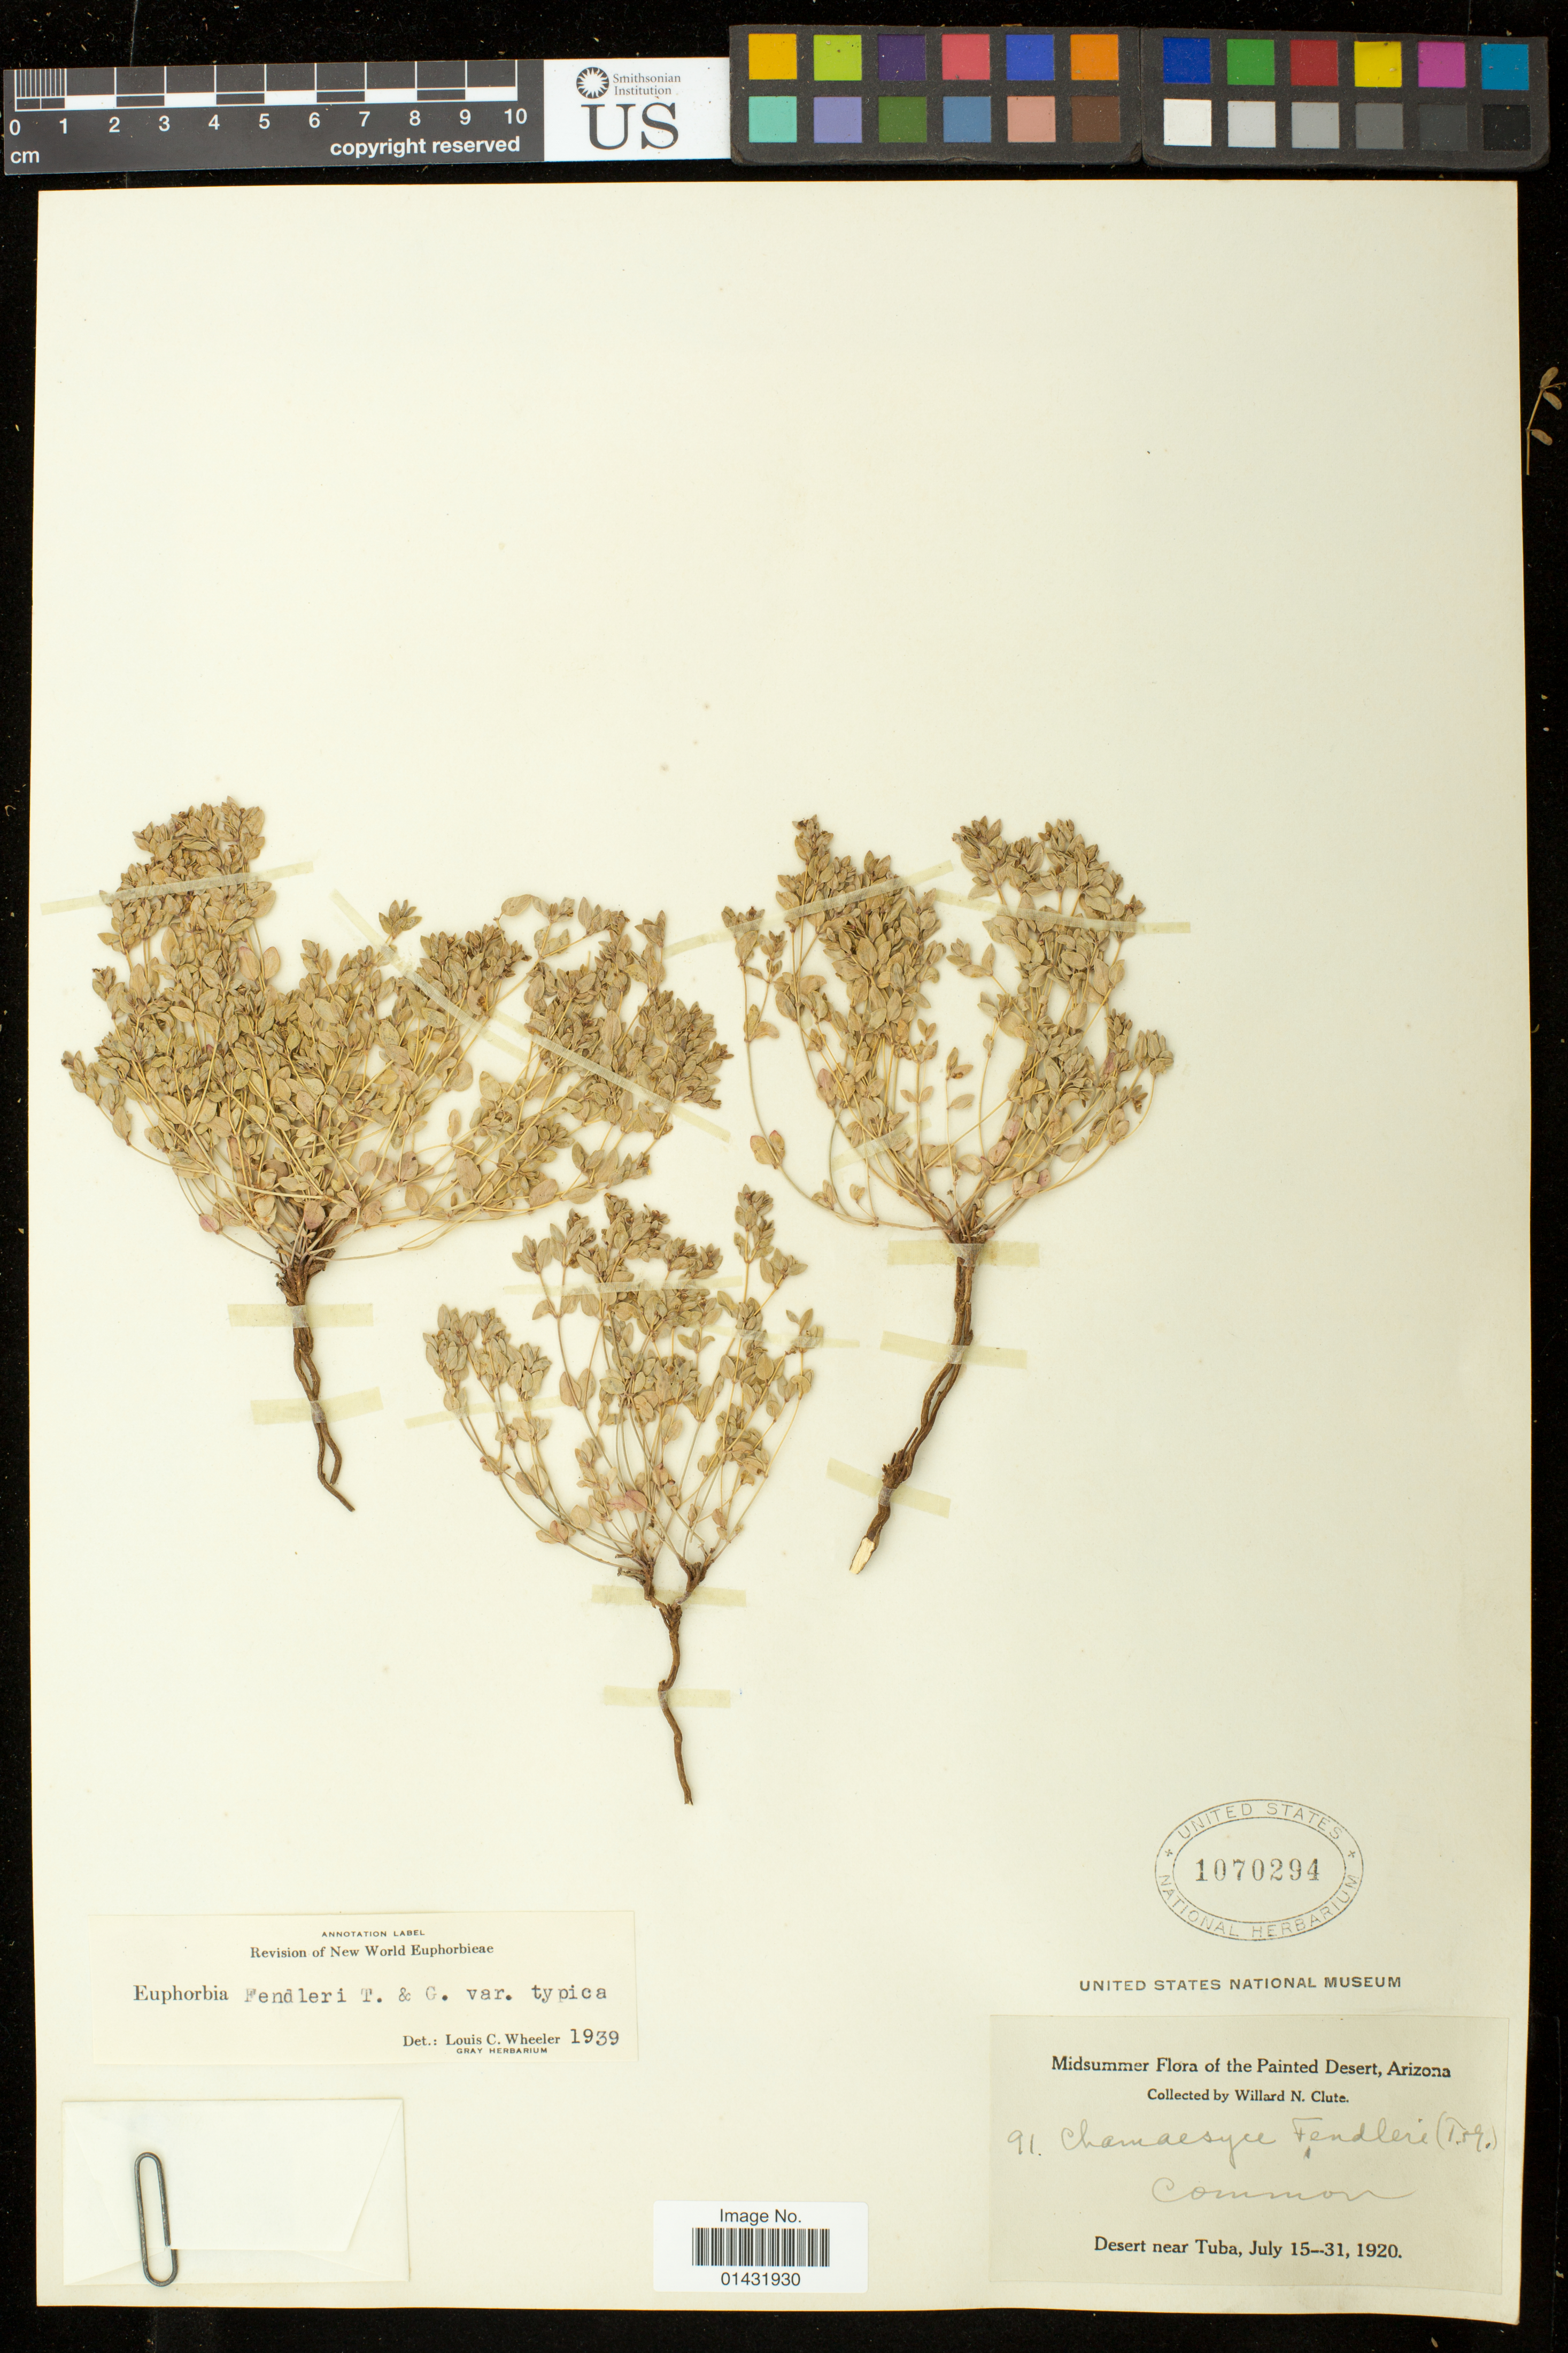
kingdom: Plantae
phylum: Tracheophyta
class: Magnoliopsida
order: Malpighiales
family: Euphorbiaceae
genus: Euphorbia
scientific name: Euphorbia fendleri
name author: Torr. & A. Gray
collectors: W. N. Clute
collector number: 91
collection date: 1920-07-15/1920-07-20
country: United States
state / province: Arizona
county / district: Coconino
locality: Painted Desert; Desert near Tuba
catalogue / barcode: US 1070294